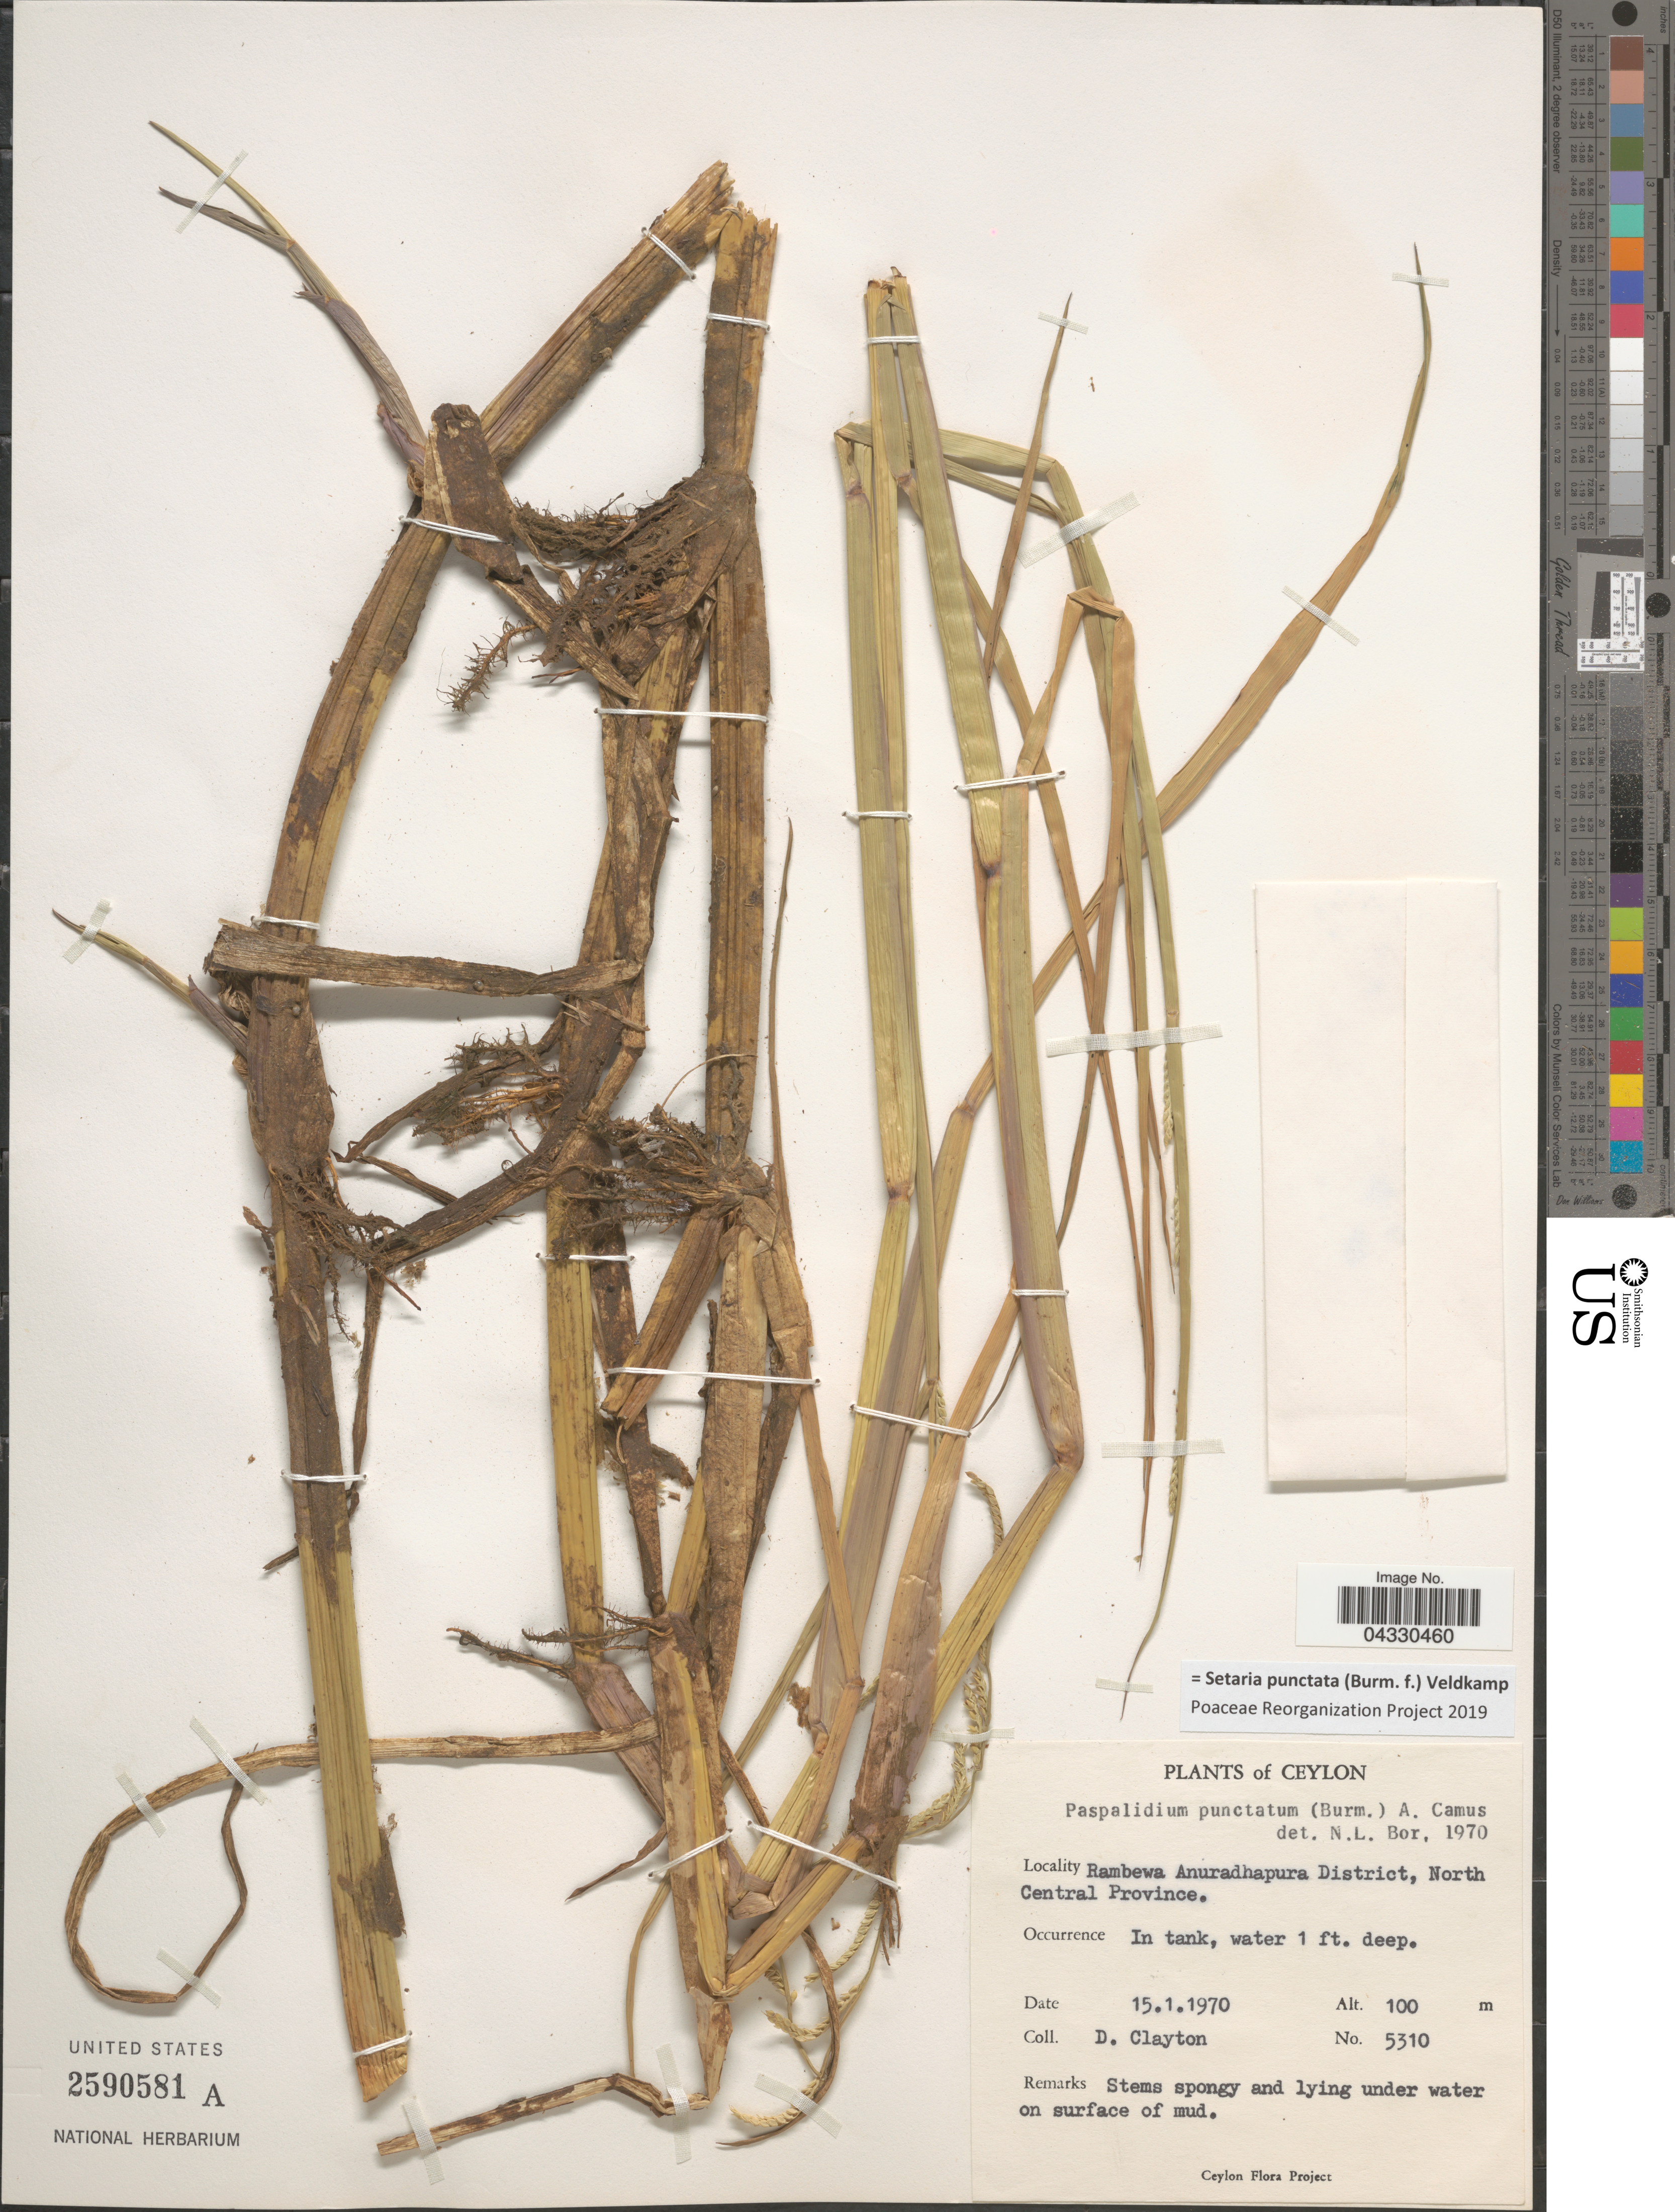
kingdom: Plantae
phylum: Tracheophyta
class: Liliopsida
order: Poales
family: Poaceae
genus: Setaria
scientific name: Setaria punctata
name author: (Burm. f.) Veldkamp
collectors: D. Clayton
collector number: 5310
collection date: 1970-01-15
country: Sri Lanka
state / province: North Central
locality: Ceylon. Rambewa Anuradhapura District, North Central Province.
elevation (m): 100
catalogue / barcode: US 2590581A